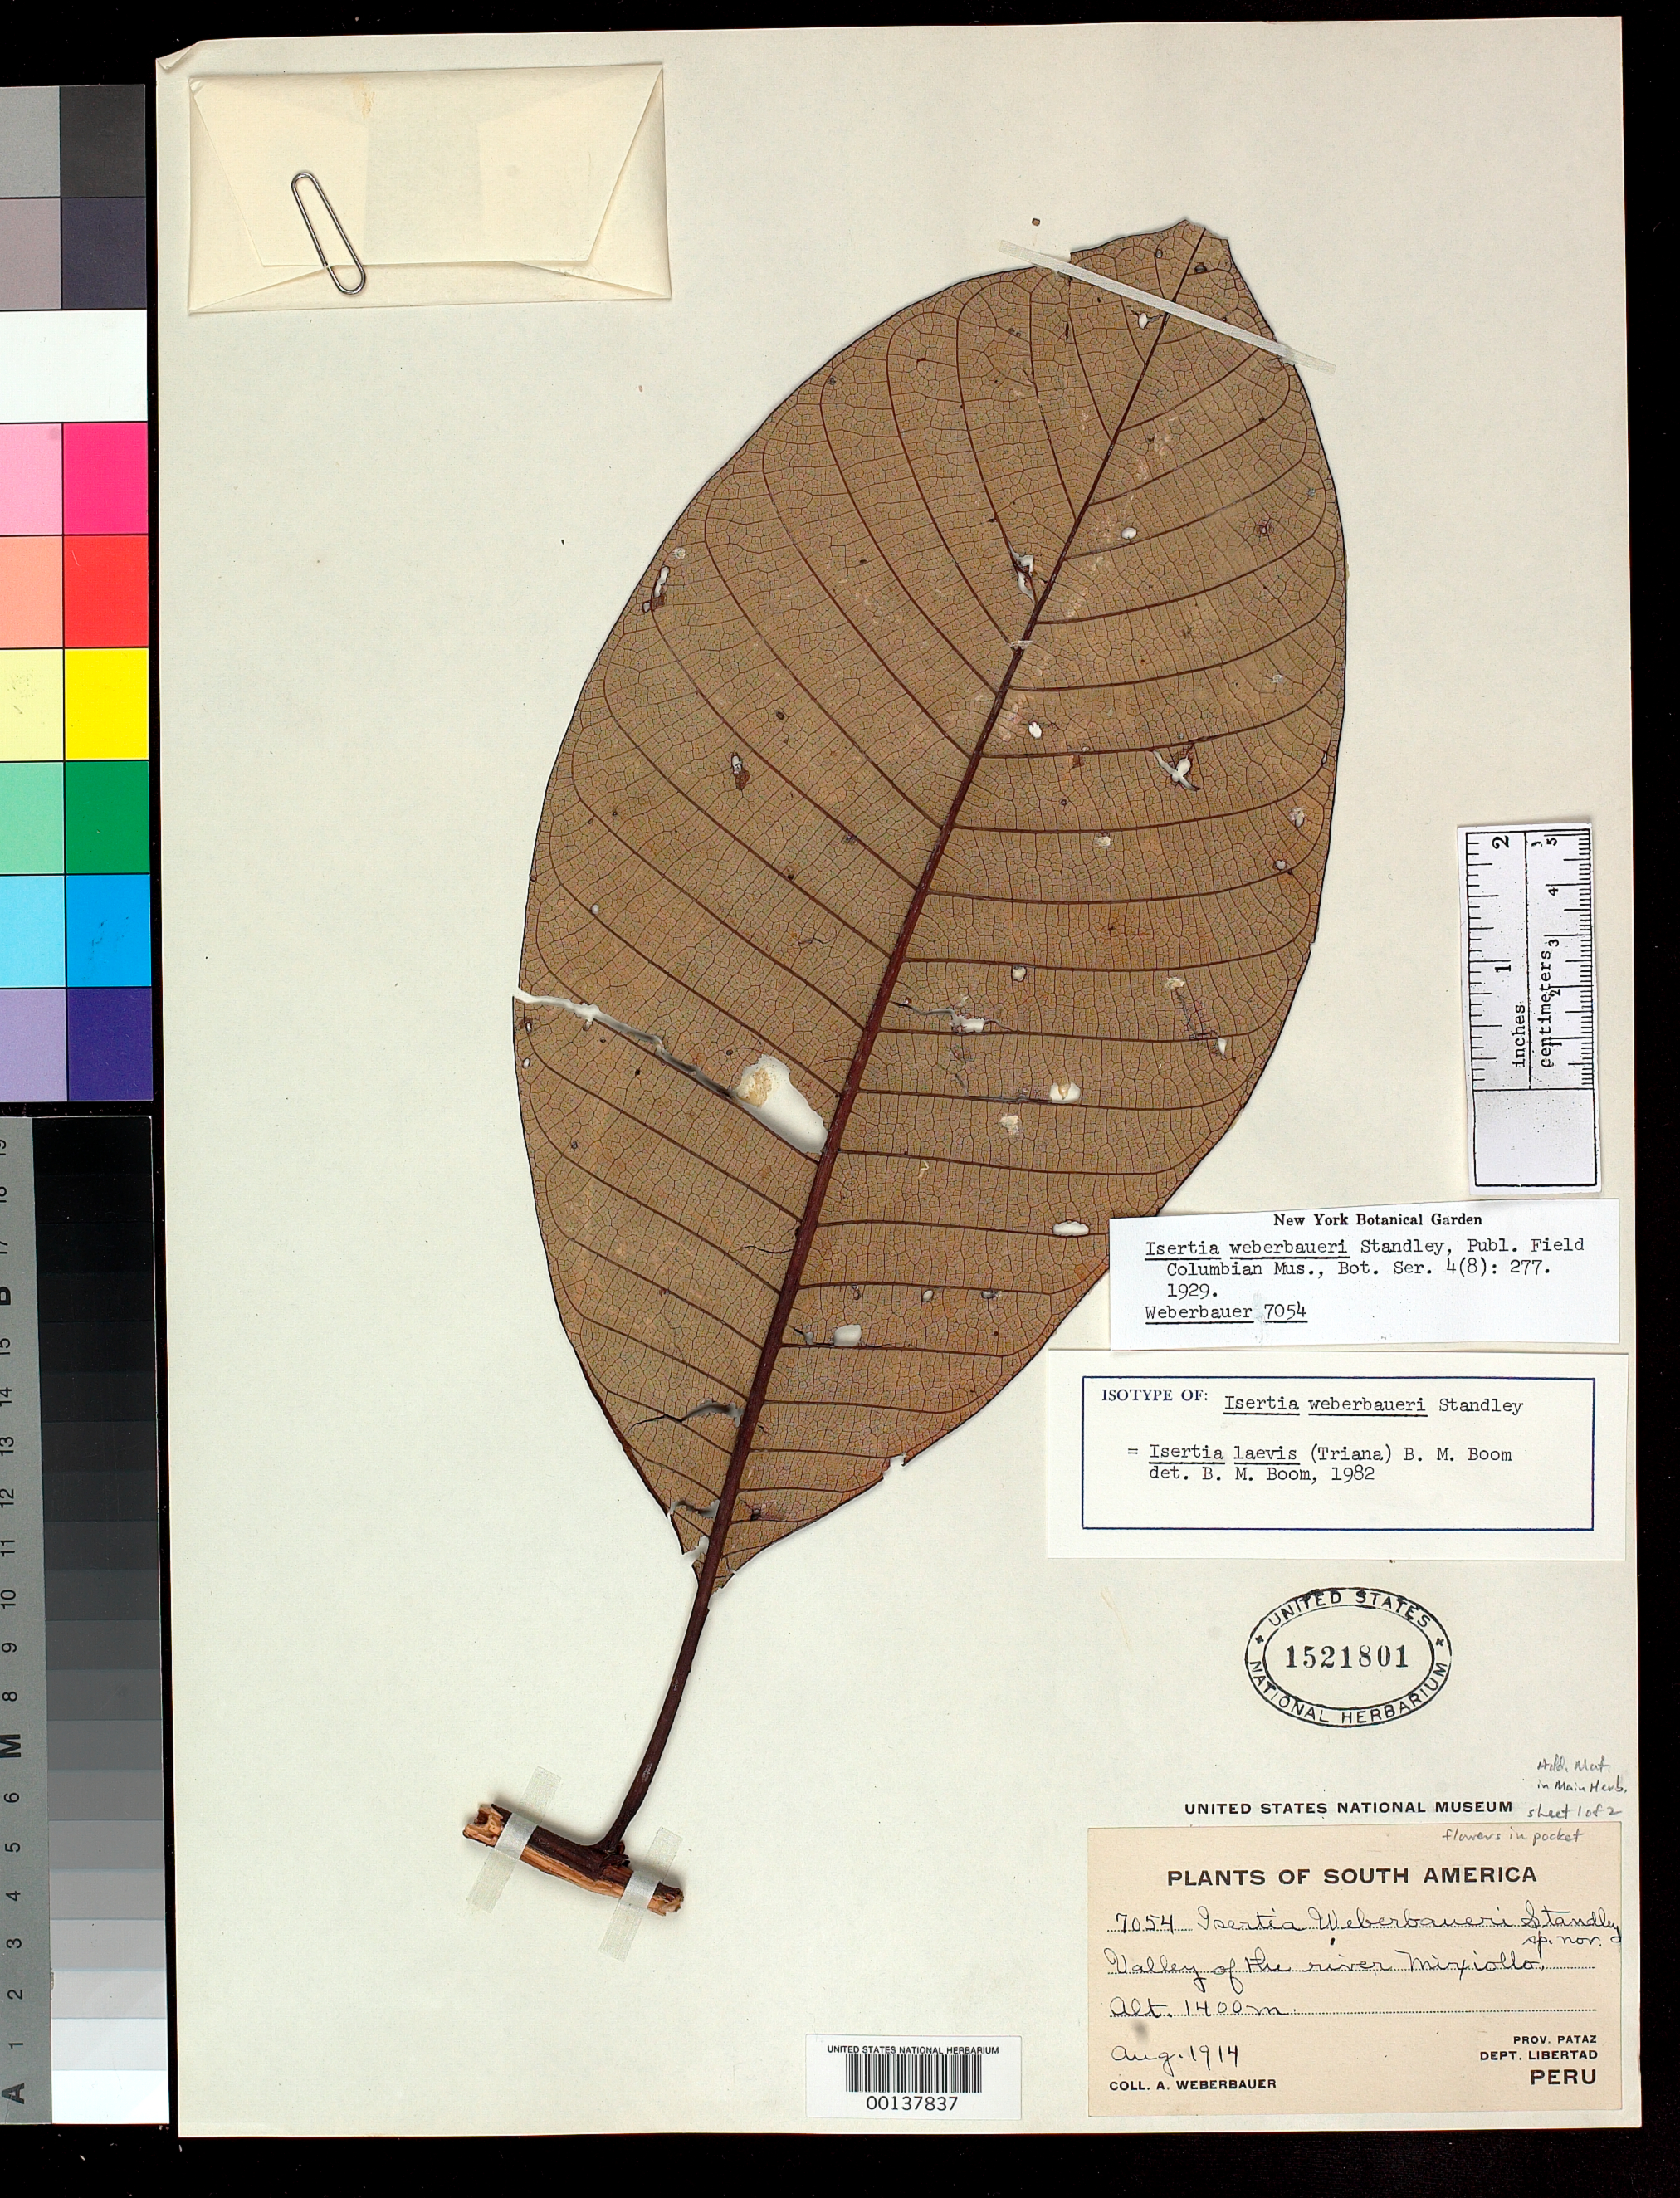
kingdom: Plantae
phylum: Tracheophyta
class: Magnoliopsida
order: Gentianales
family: Rubiaceae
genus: Isertia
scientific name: Isertia weberbaueri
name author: Standl.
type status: Isotype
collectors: A. Weberbauer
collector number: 7054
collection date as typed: Aug 1914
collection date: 1914-08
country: Peru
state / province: La Libertad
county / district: Pataz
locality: Valley of the River Mishiollo.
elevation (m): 1400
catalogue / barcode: US 1521801